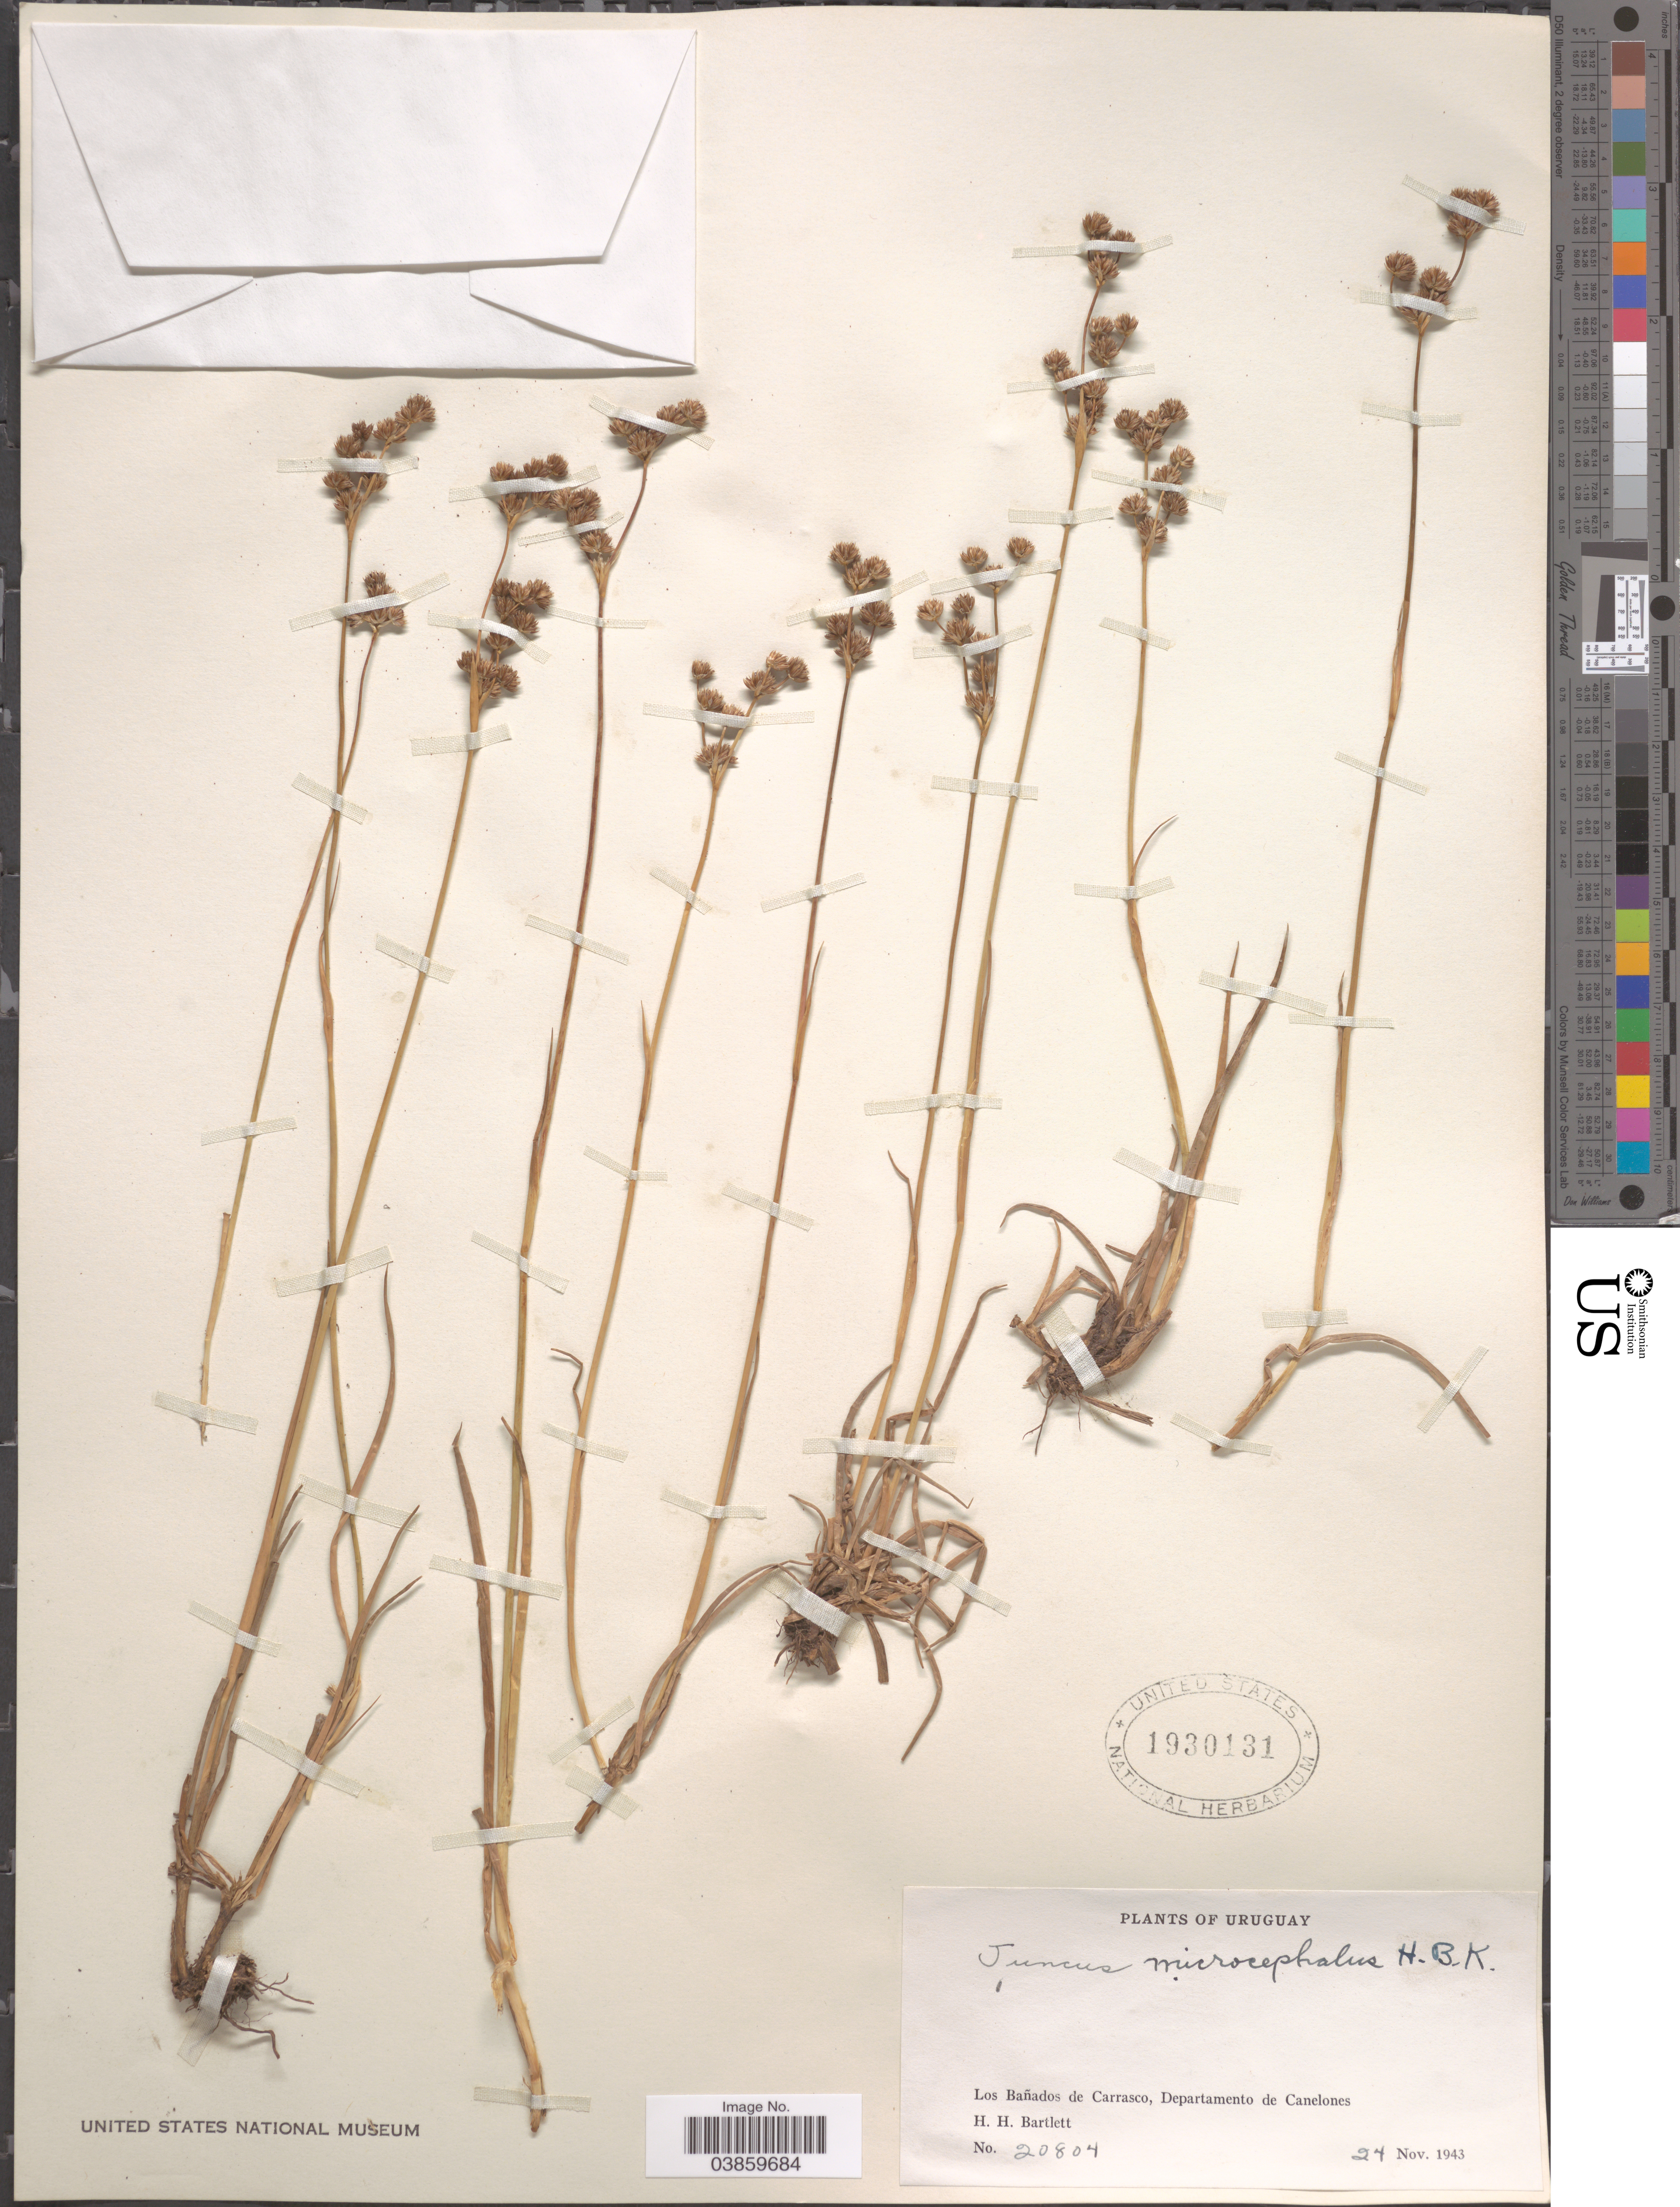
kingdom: Plantae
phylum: Tracheophyta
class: Liliopsida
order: Poales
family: Juncaceae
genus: Juncus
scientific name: Juncus microcephalus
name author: Kunth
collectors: H. H. Bartlett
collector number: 20804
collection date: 1943-11-24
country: Uruguay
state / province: Canelones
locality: Los Bañados de Carrasco, Departamento de Canelones.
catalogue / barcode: US 1930131